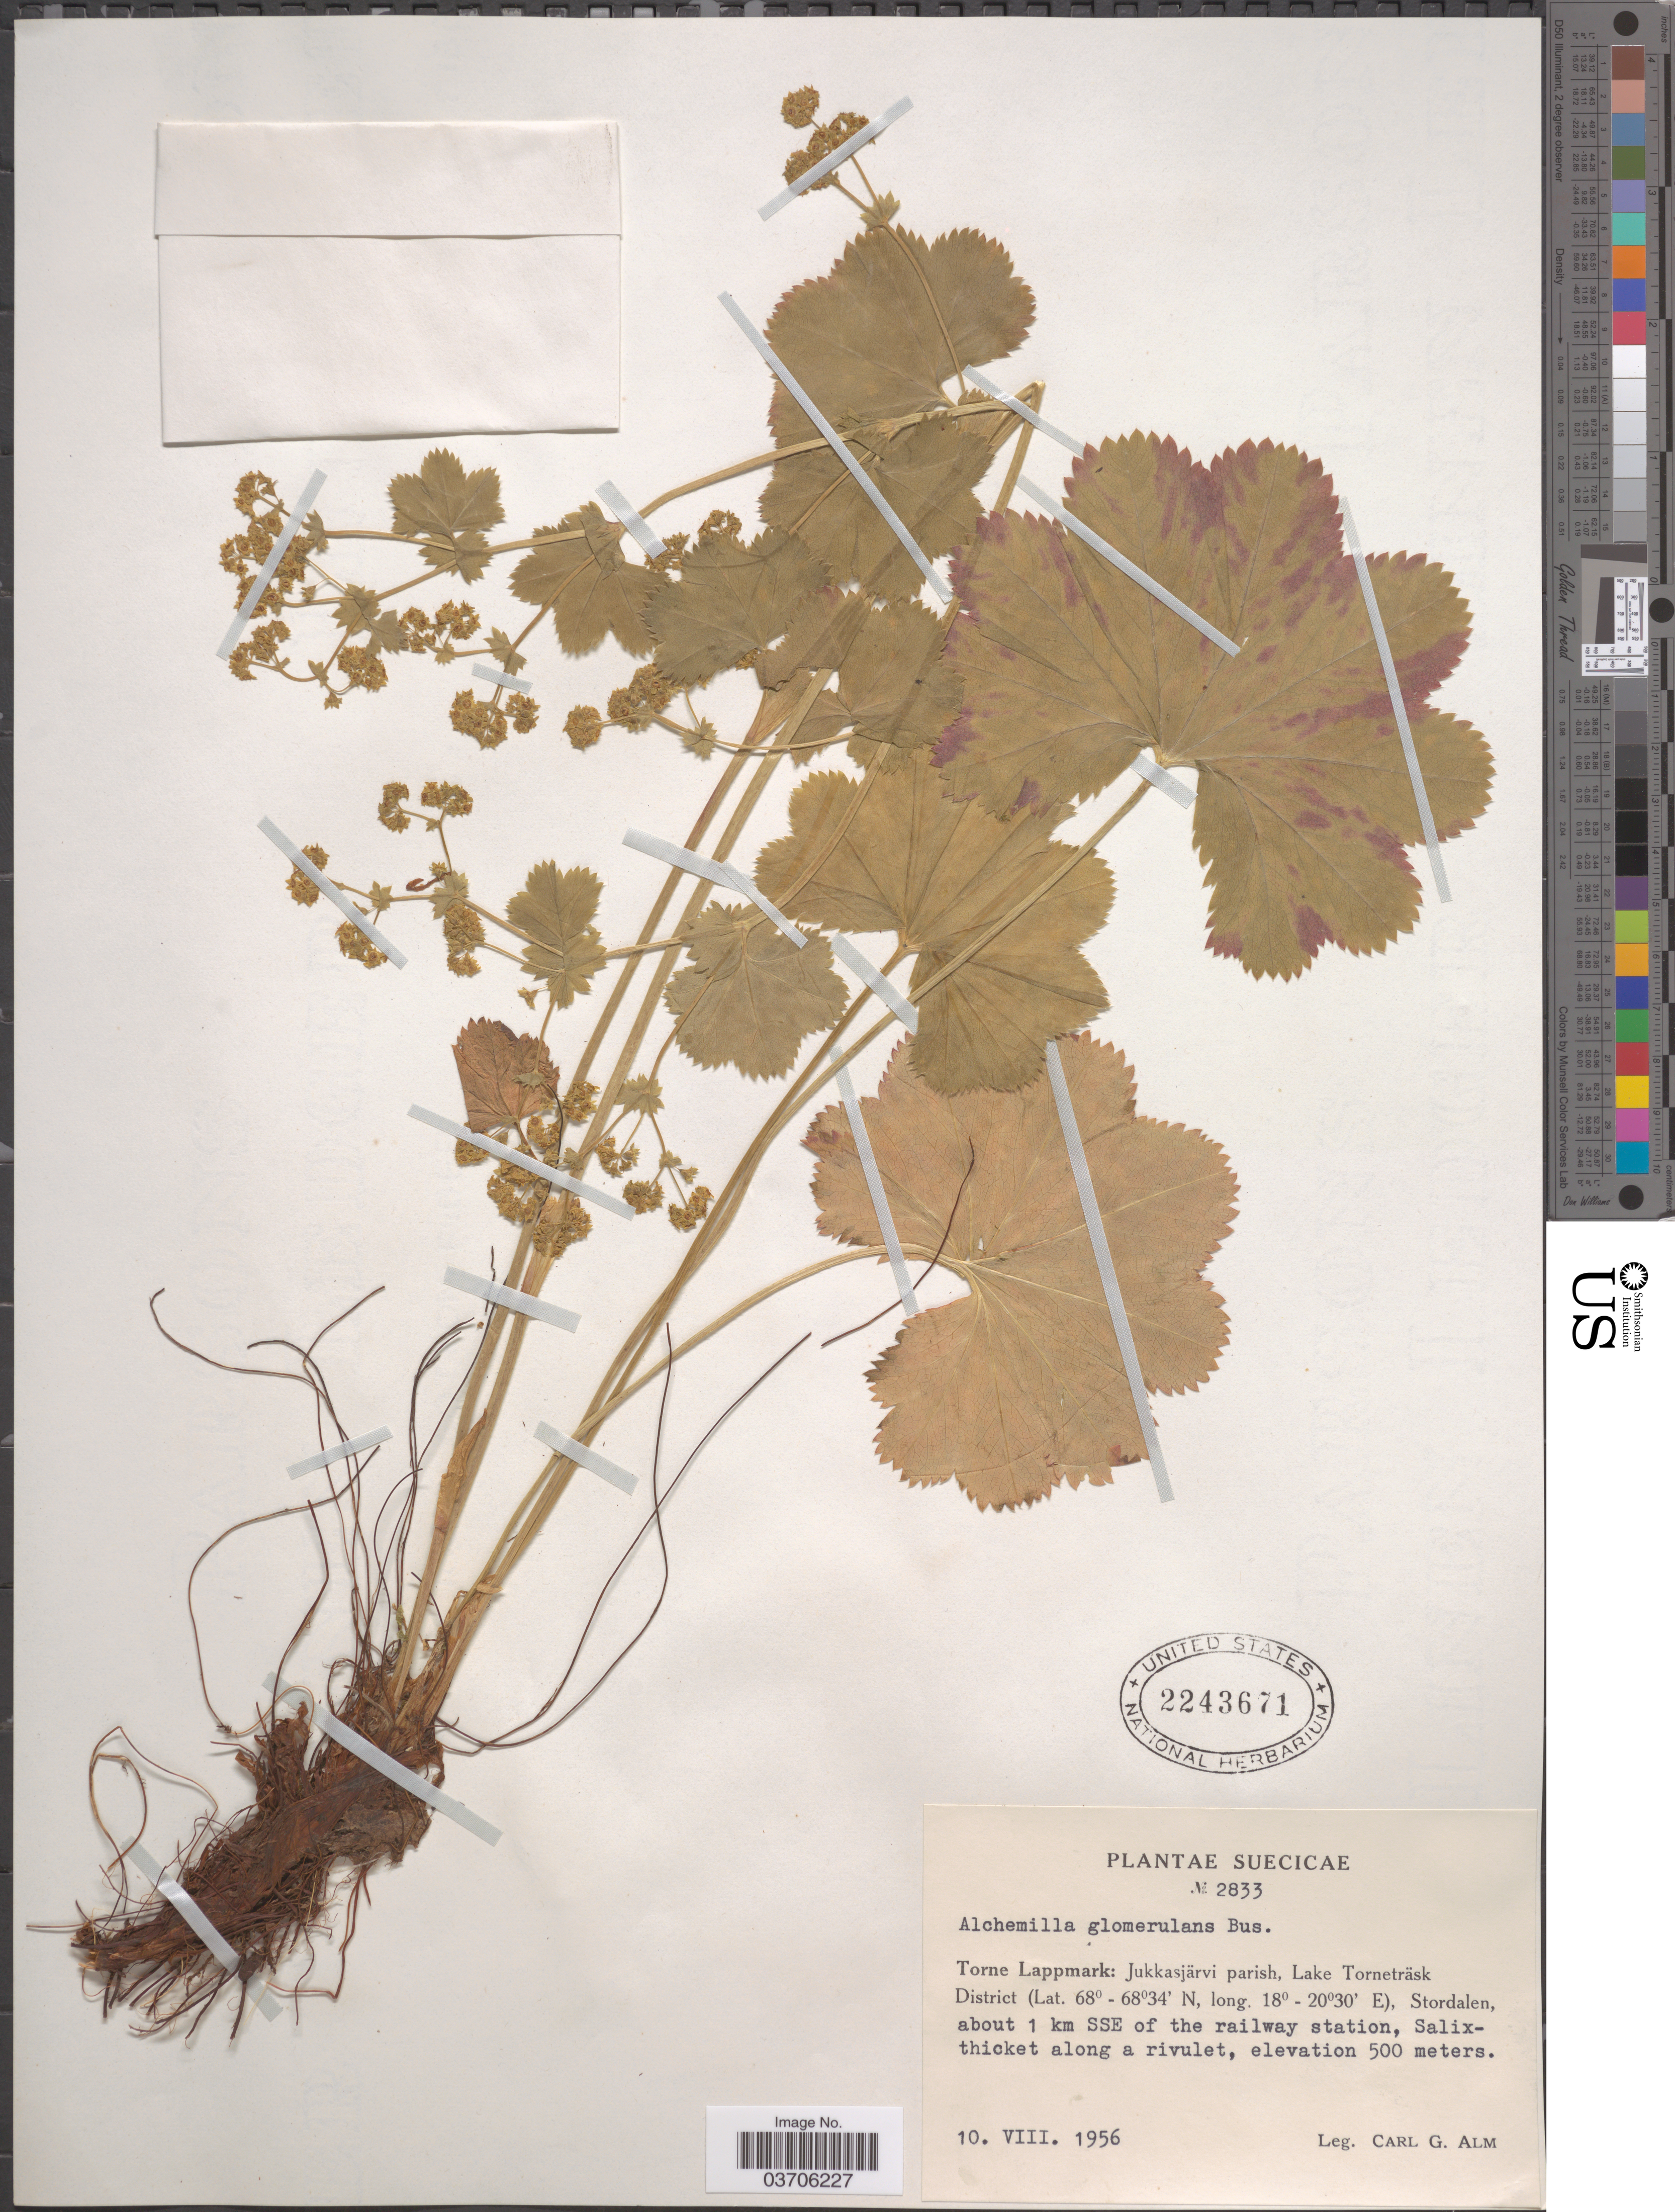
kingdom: Plantae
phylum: Tracheophyta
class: Magnoliopsida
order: Rosales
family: Rosaceae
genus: Alchemilla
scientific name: Alchemilla glomerulans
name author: Buser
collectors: C. G. Alm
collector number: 2833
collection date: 1956-08-10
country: Sweden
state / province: Norrbotten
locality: Suecicae. Tone Lappmark: Jukkasjärvi parish, Lake Torneträsk District, Stordalen, about 1 km SSE of railway station, Salix-thicket along a rivulet.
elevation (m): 500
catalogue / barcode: US 2243671